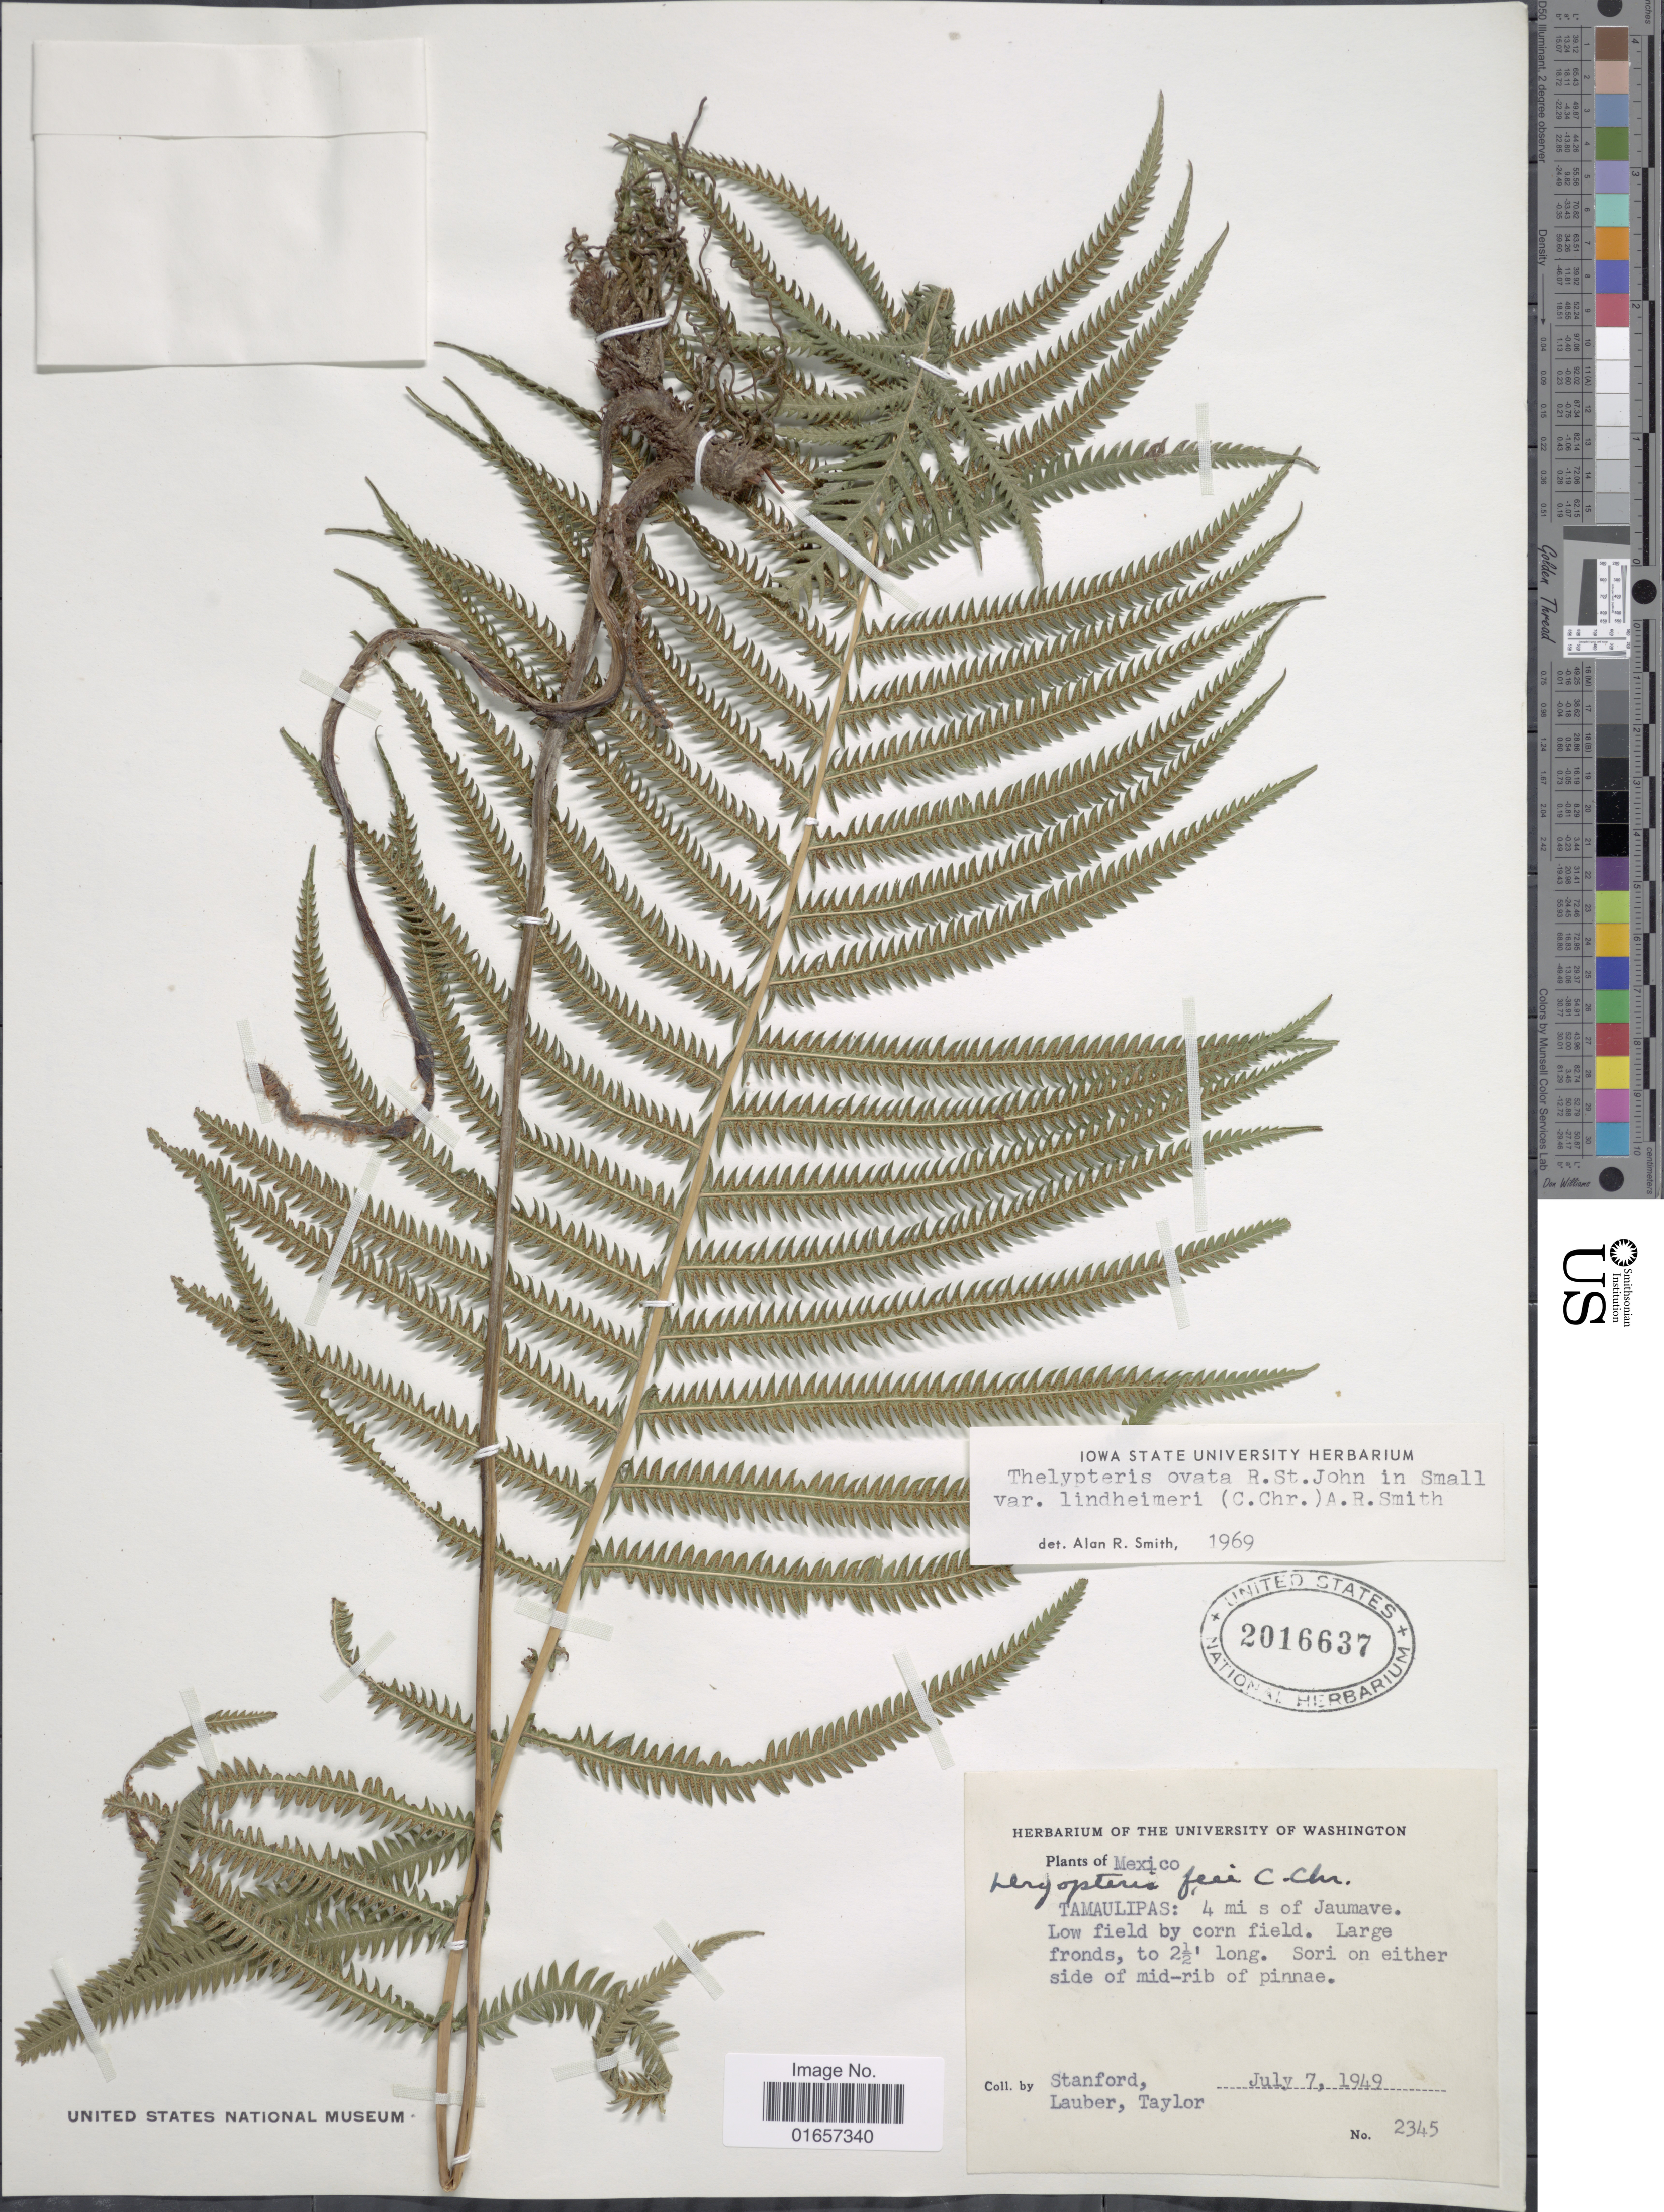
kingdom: Plantae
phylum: Tracheophyta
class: Polypodiopsida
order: Polypodiales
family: Thelypteridaceae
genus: Christella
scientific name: Christella ovata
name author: (R.P. St. John) Á. Löve & D. Löve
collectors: -. Stanford, Lauber, -- & -- Taylor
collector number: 2345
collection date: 1949-07-07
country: Mexico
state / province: Tamaulipas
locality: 4 mi S of Jaumave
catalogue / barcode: US 2016637